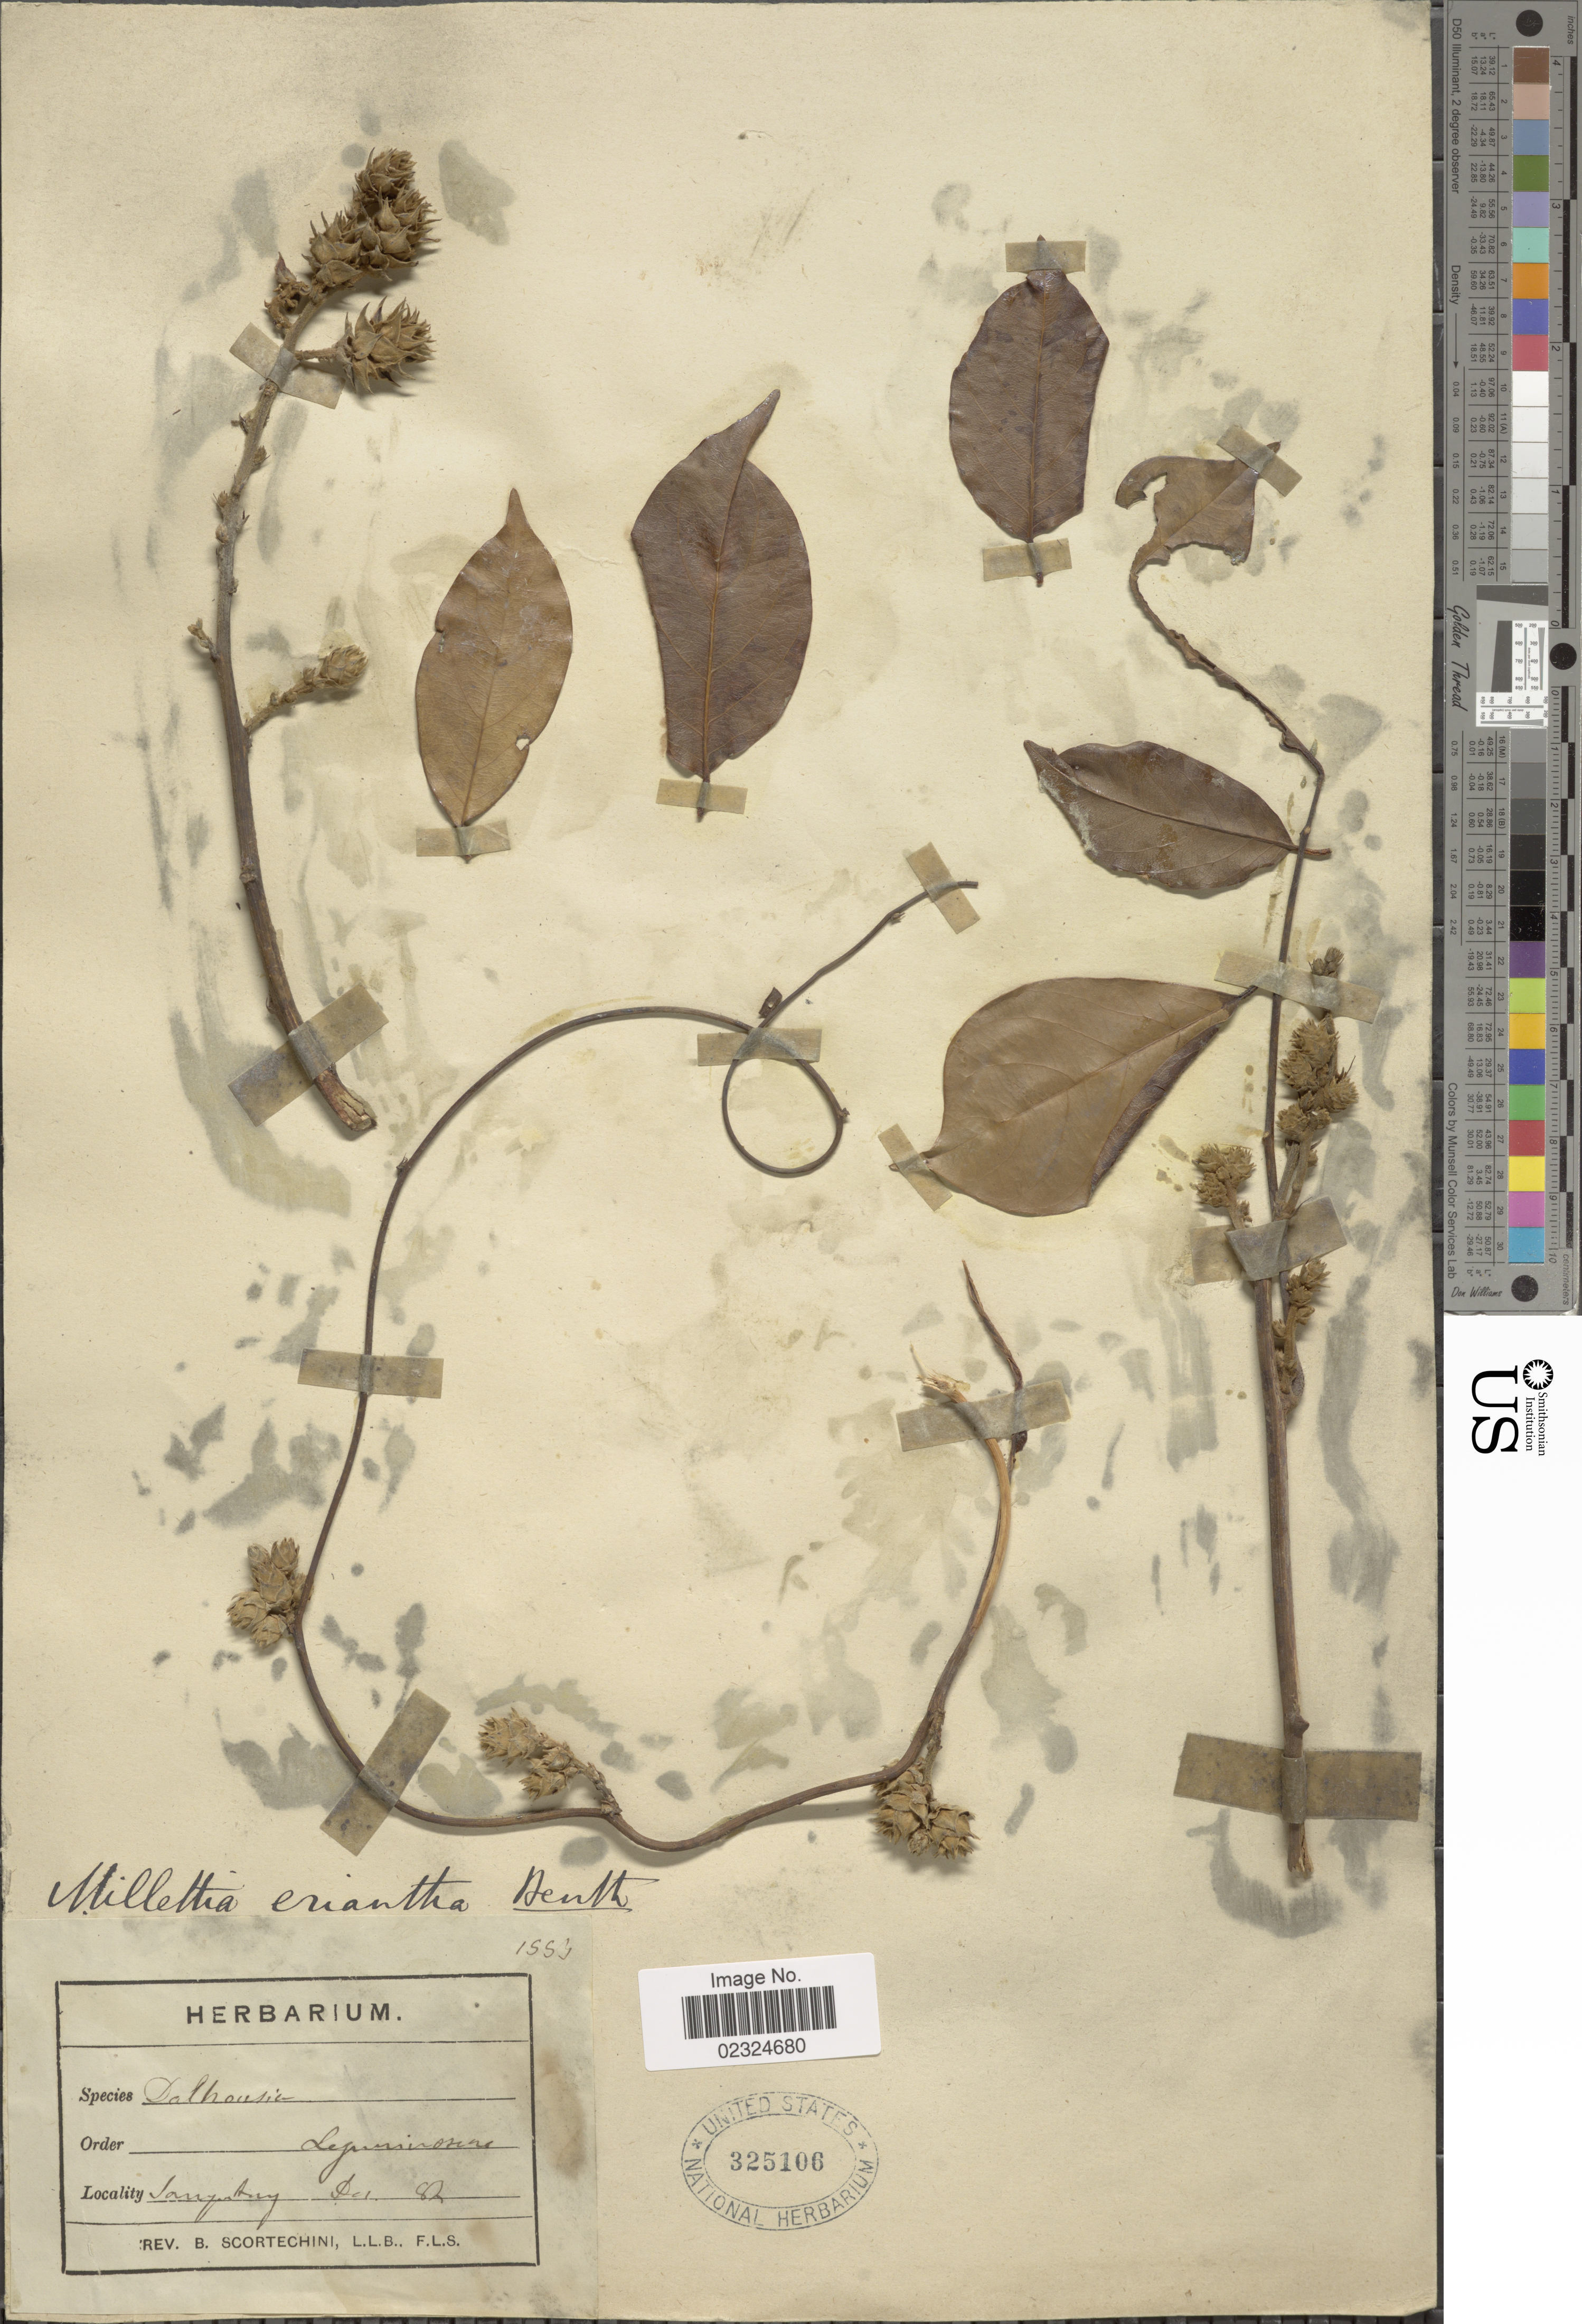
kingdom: Plantae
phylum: Tracheophyta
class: Magnoliopsida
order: Fabales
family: Fabaceae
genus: Whitfordiodendron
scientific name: Whitfordiodendron erianthum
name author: (Benth.) Dunn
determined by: Strong, Mark T., (BOT), Smithsonian Institution - National Museum of Natural History (UNITED STATES)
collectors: B. Scortechini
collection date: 1882-12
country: Malaysia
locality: Sangor. Any.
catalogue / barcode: US 325106